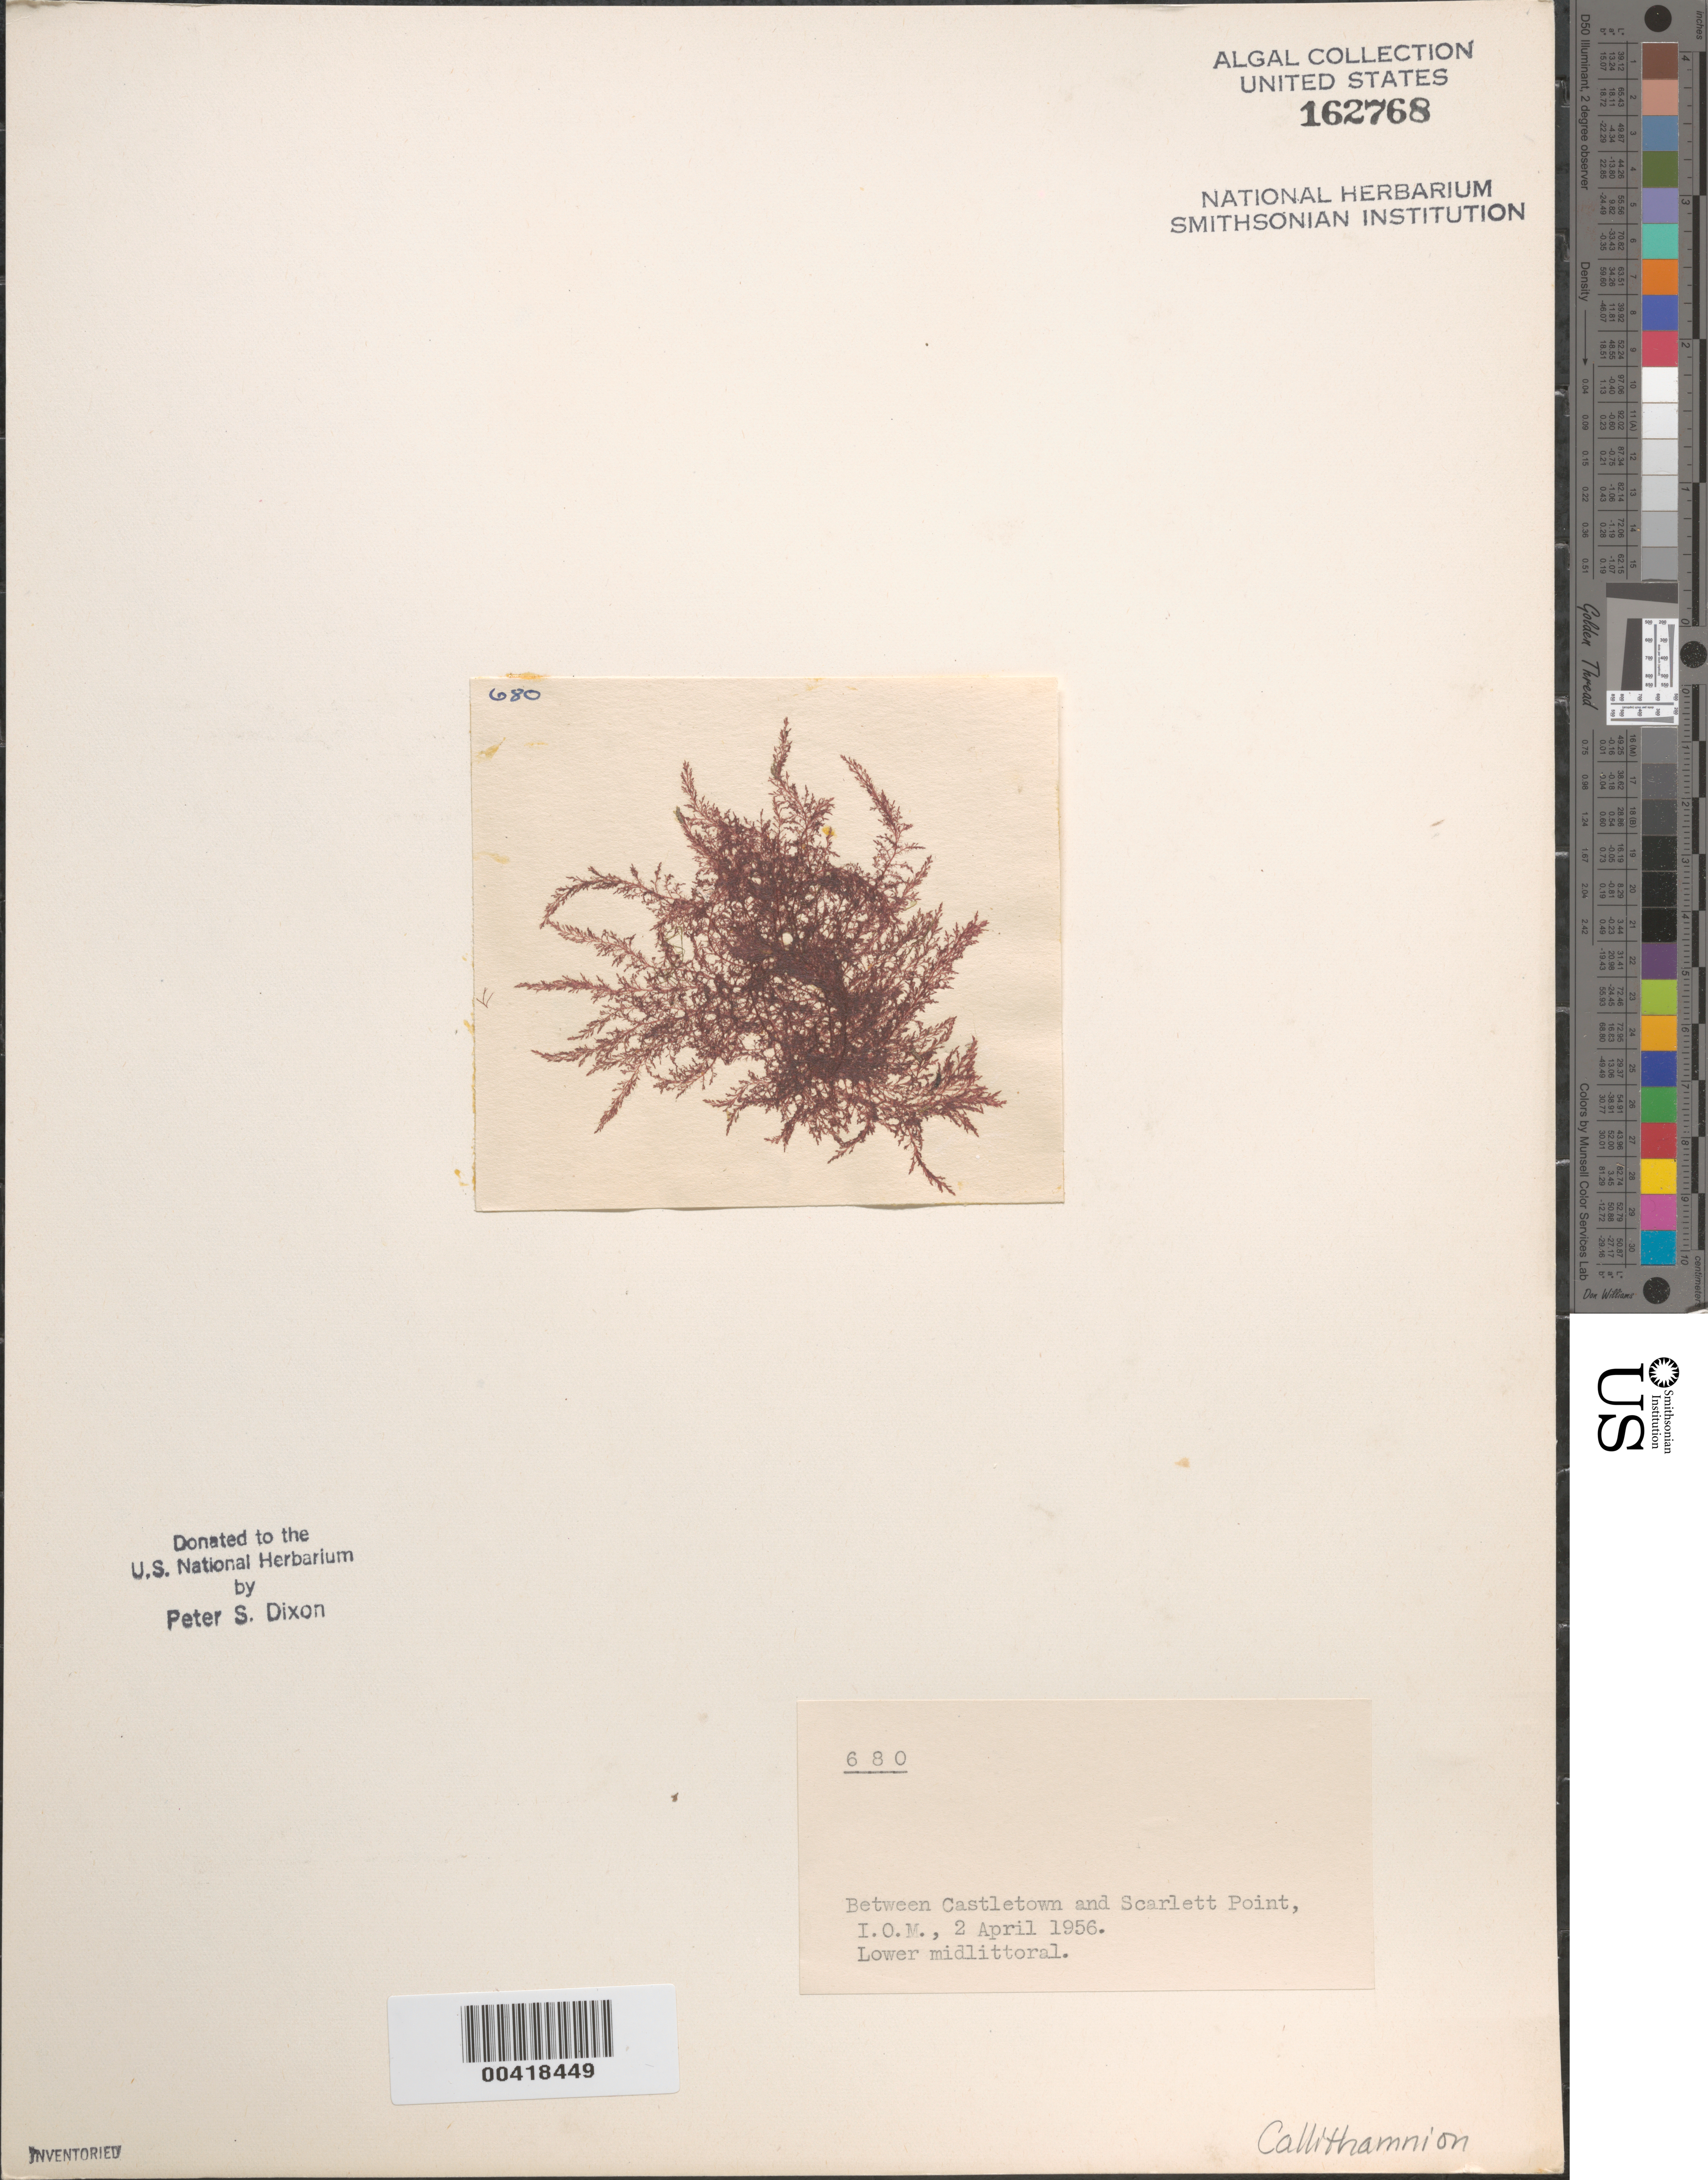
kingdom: Plantae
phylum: Rhodophyta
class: Florideophyceae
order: Ceramiales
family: Callithamniaceae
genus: Callithamnion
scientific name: Callithamnion sp.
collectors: P. S. Dixon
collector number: PSD 680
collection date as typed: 02 Apr 1951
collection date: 1951-04-02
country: United Kingdom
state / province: England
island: Isle of Man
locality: Between Castletown and Scarlett Point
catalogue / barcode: US 162768